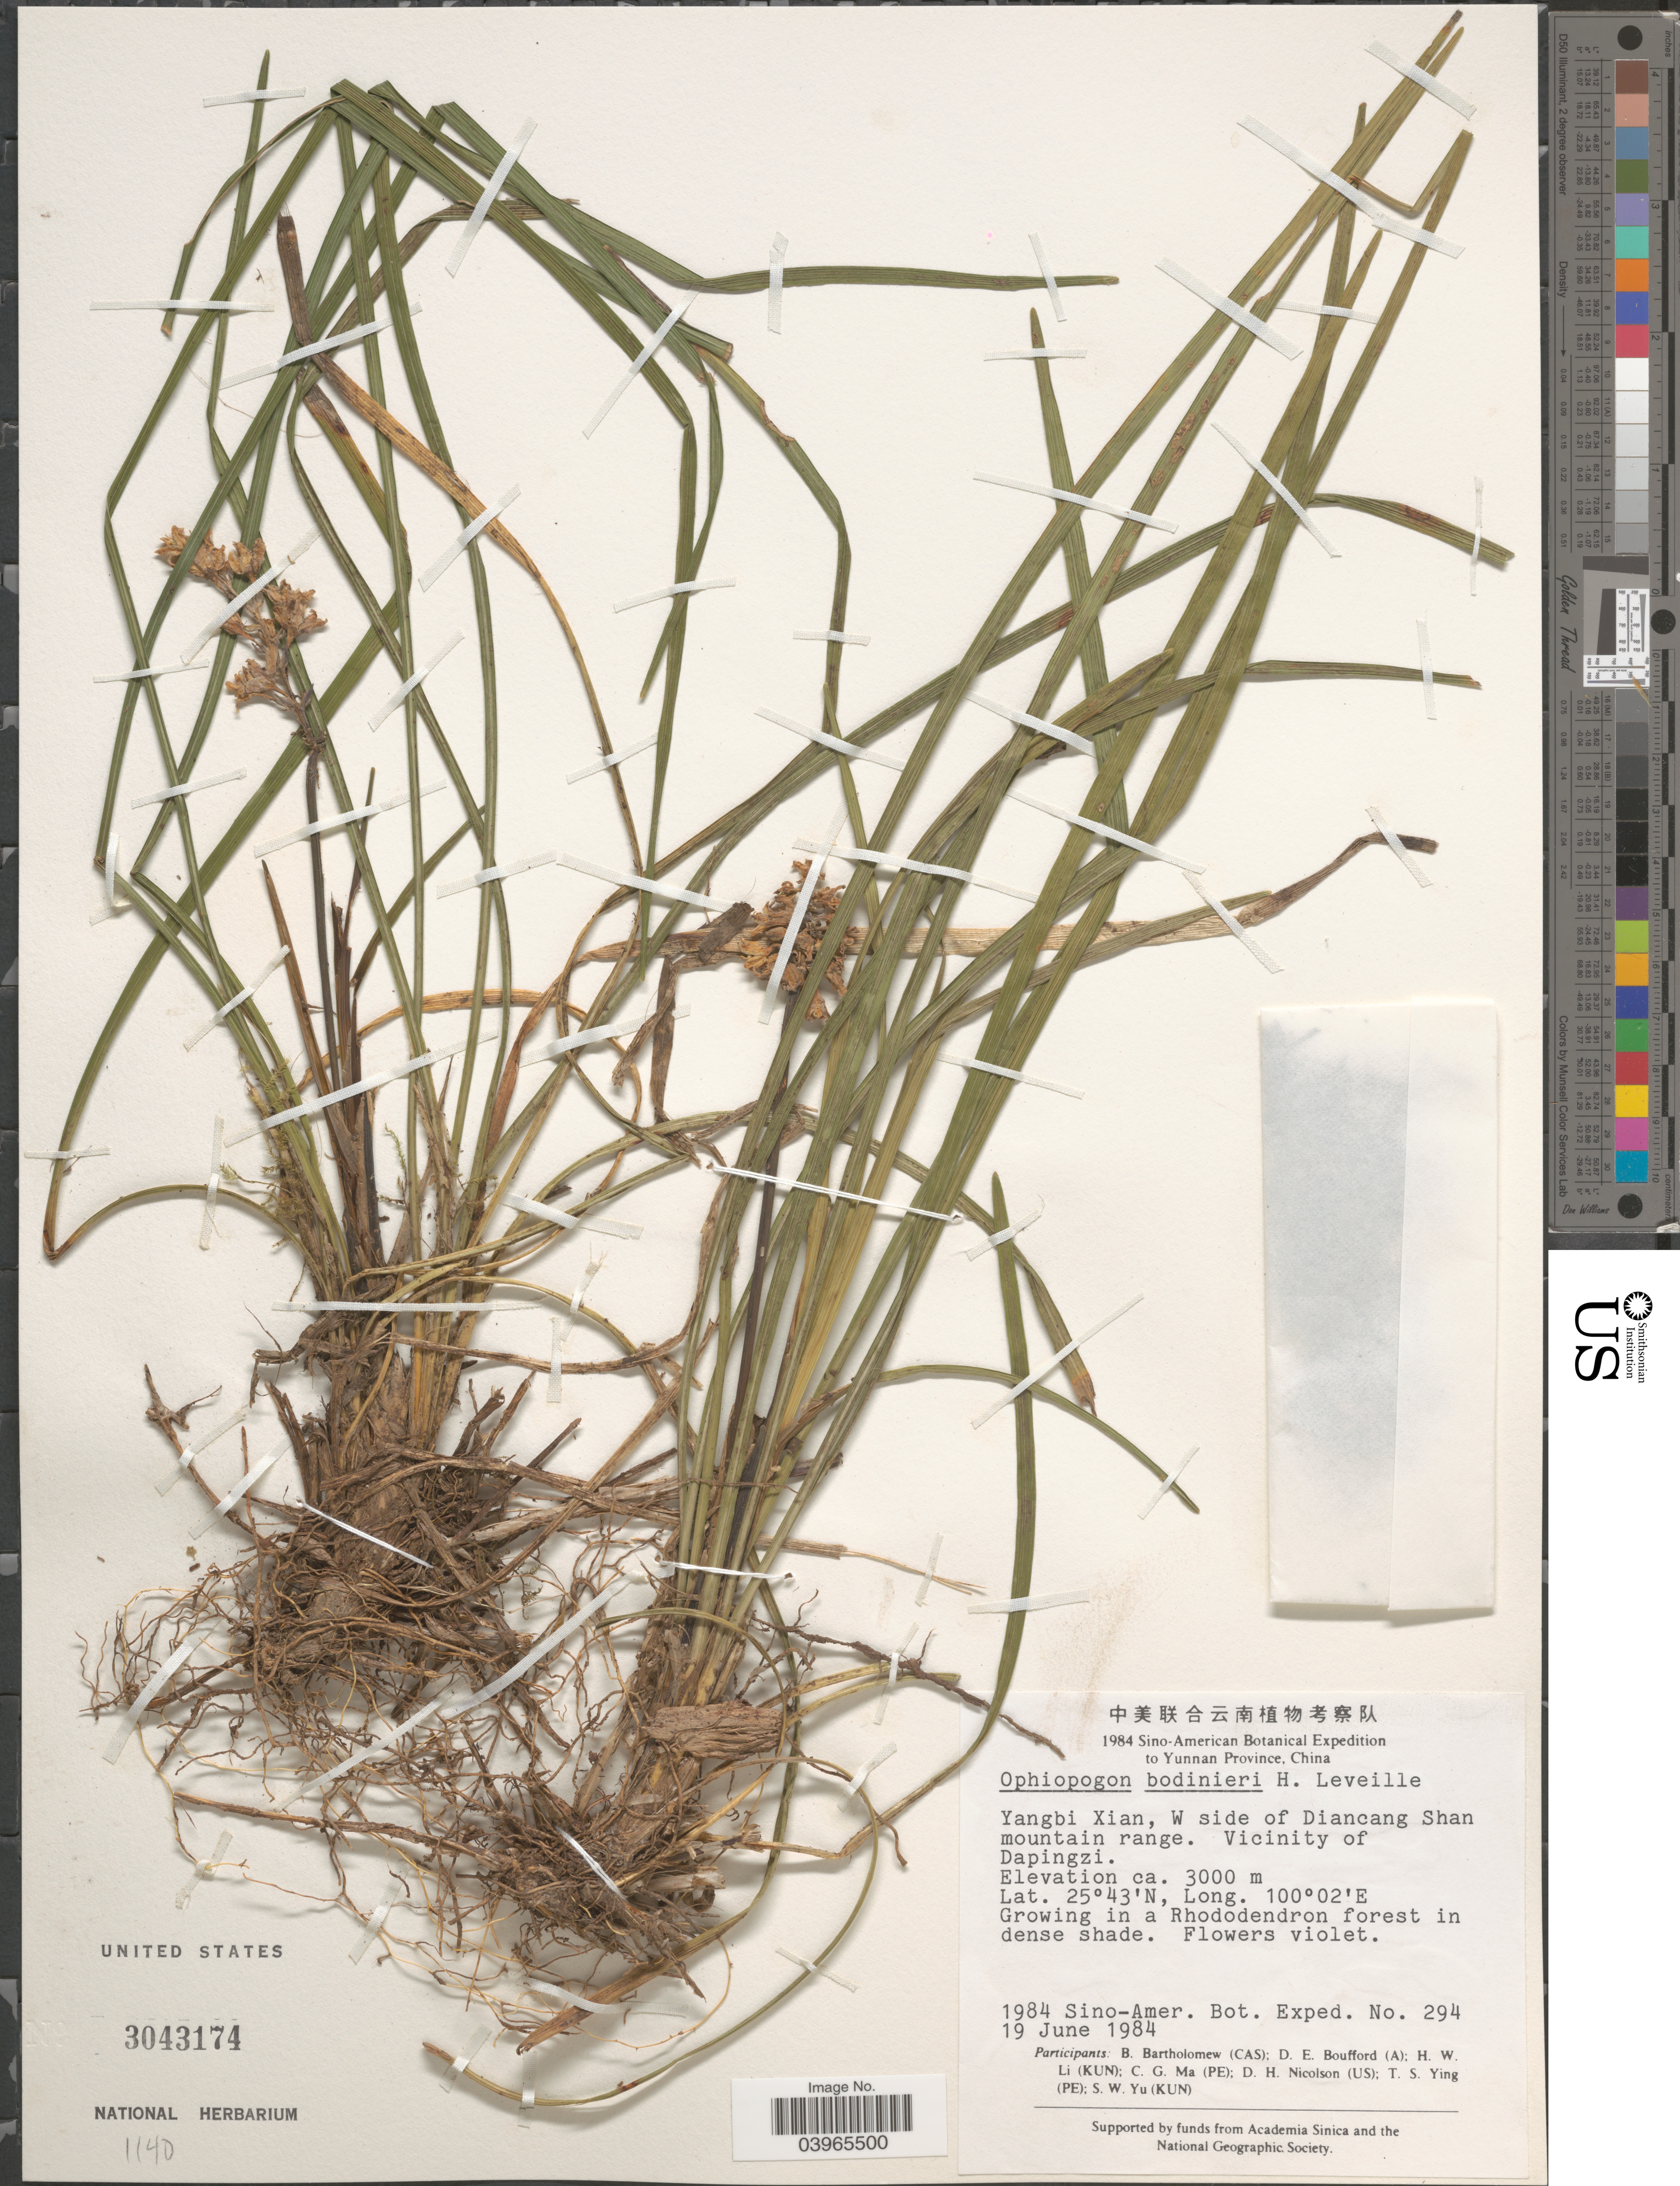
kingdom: Plantae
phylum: Tracheophyta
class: Liliopsida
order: Asparagales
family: Asparagaceae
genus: Ophiopogon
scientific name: Ophiopogon bodinieri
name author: H. Lév.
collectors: Sino-Amer. Bot. Exped. 1984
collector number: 294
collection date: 1984-06-19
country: China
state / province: Yunnan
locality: Yangbi Xian, W side of Diancang Shan mountain range. Vicinity of Dapingzi.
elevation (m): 3000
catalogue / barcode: US 3043174